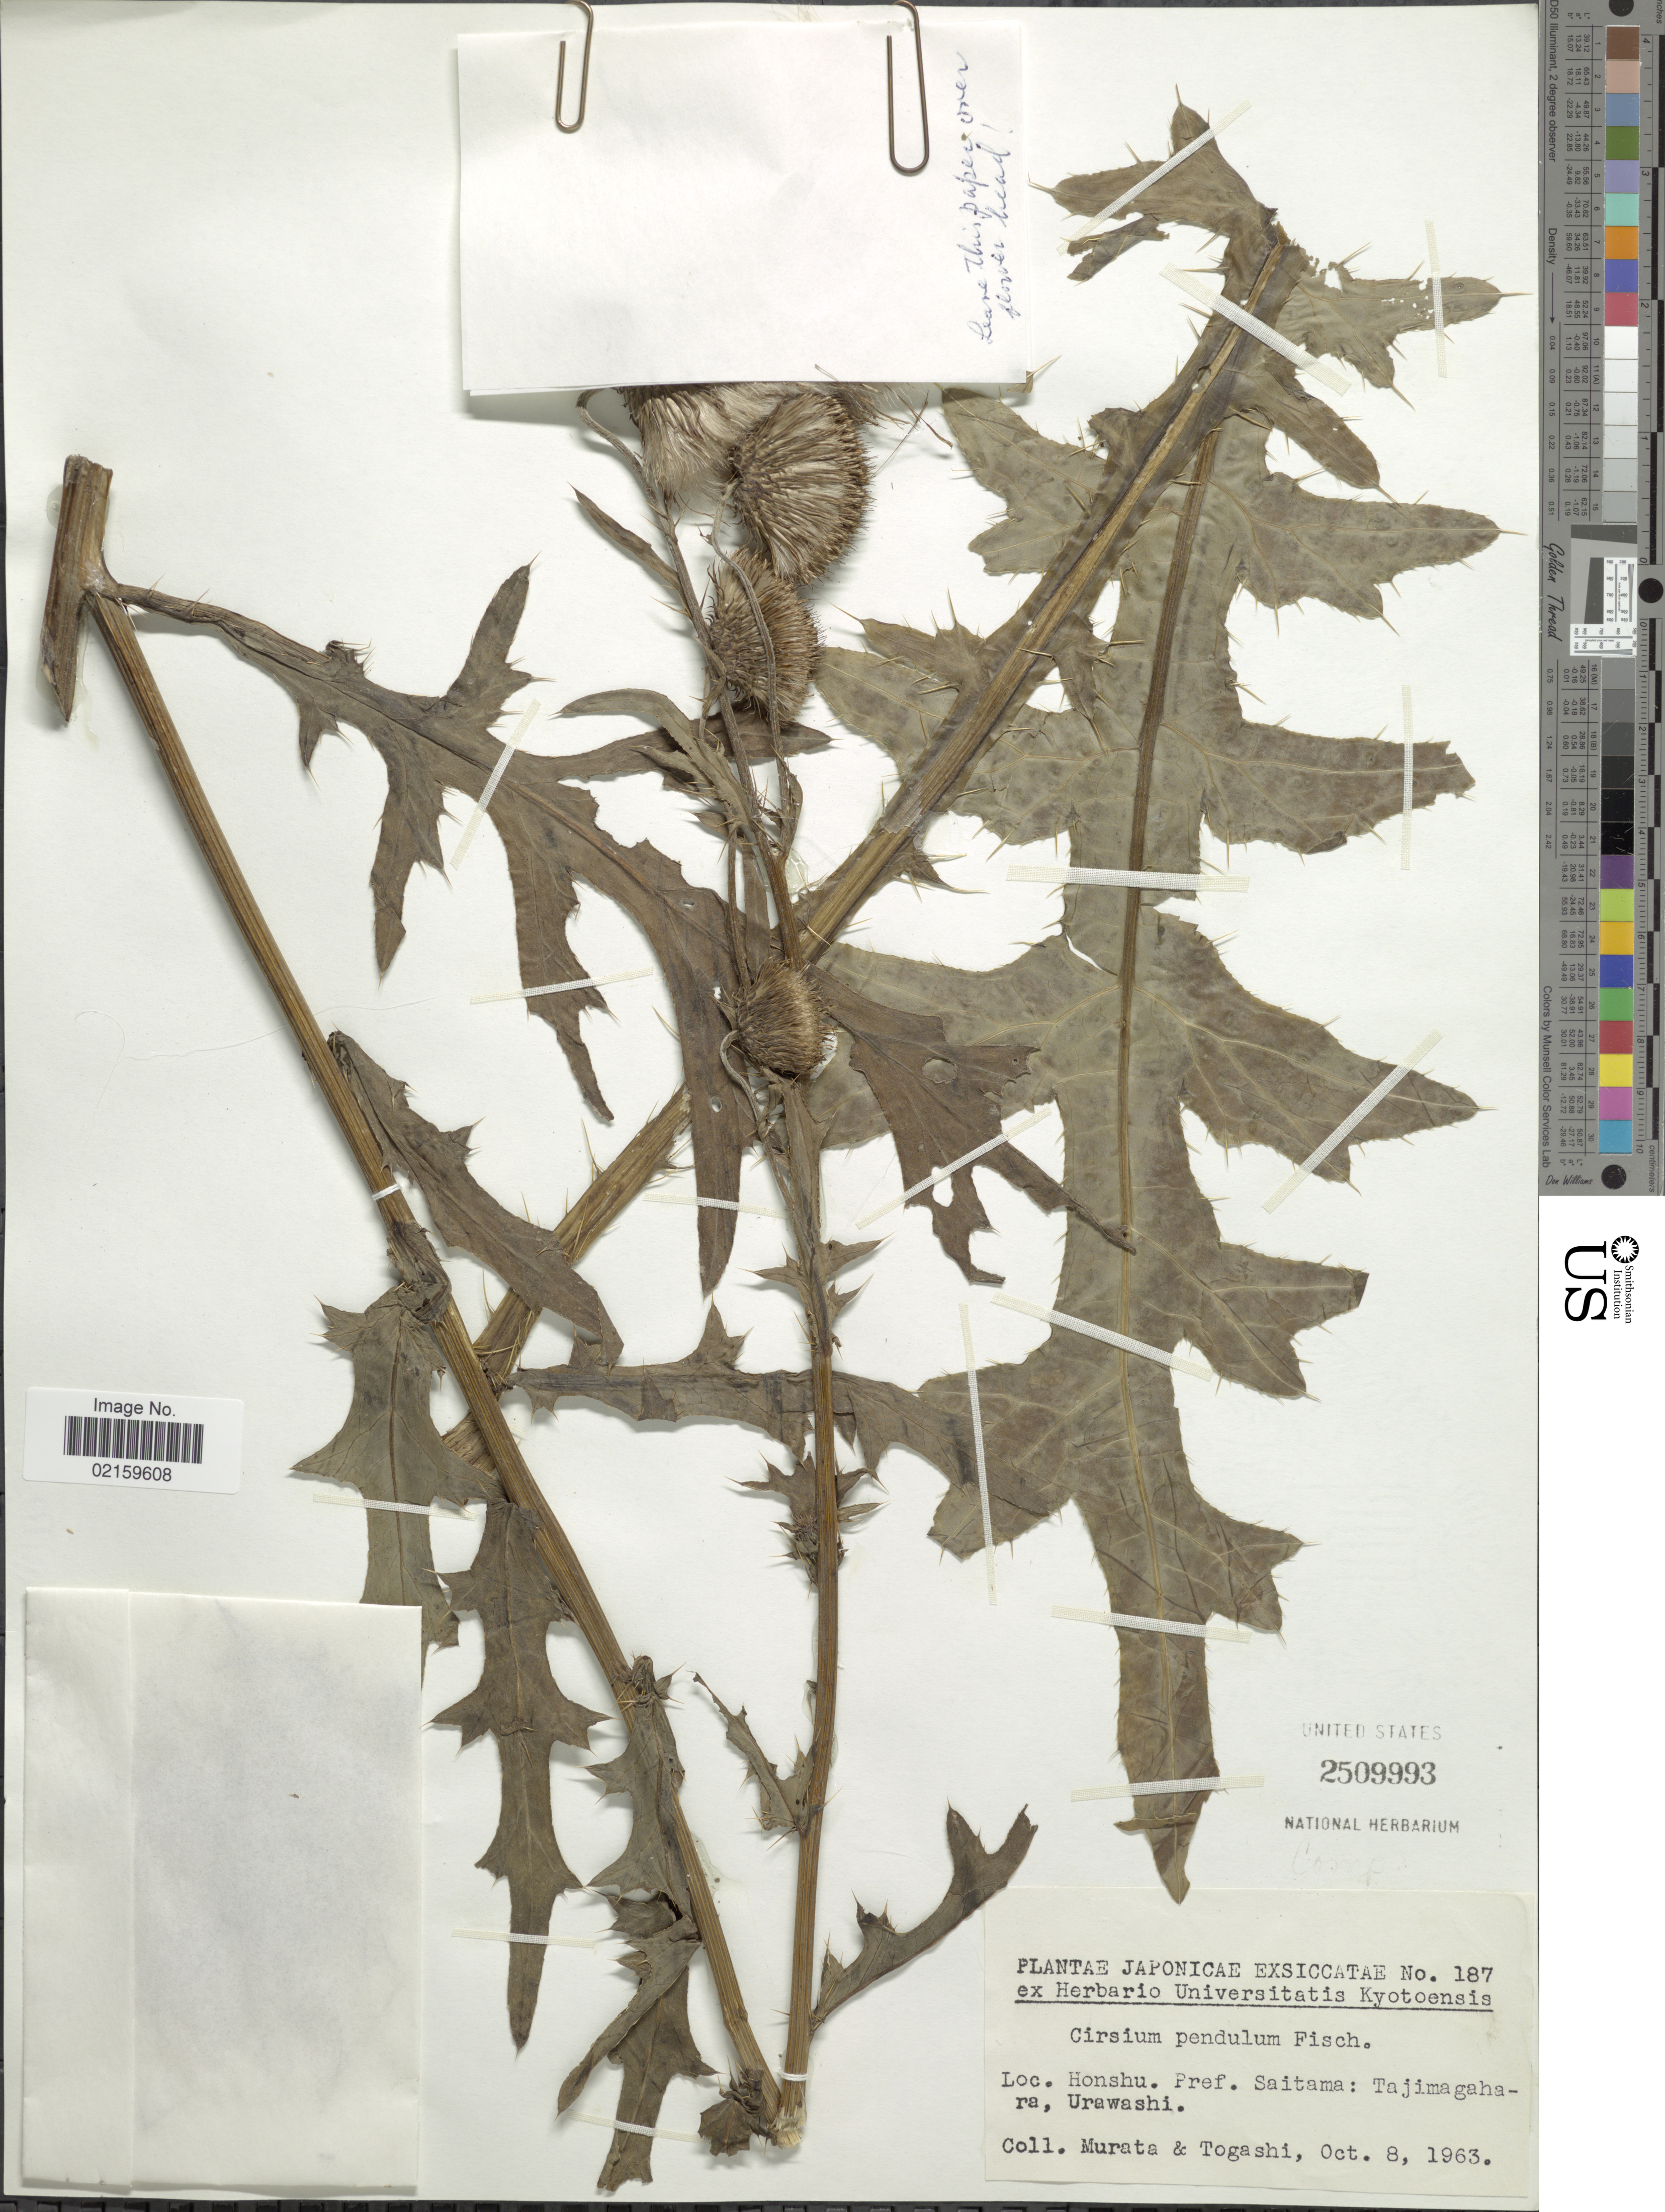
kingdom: Plantae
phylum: Tracheophyta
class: Magnoliopsida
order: Asterales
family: Asteraceae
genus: Cirsium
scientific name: Cirsium pendulum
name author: Fisch. ex DC.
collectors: -. Murata & M. Togashi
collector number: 187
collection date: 1963-10-08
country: Japan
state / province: Saitama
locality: Honshu. Pref. Saitama: Tajimagachara, Urawashi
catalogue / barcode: US 2509993